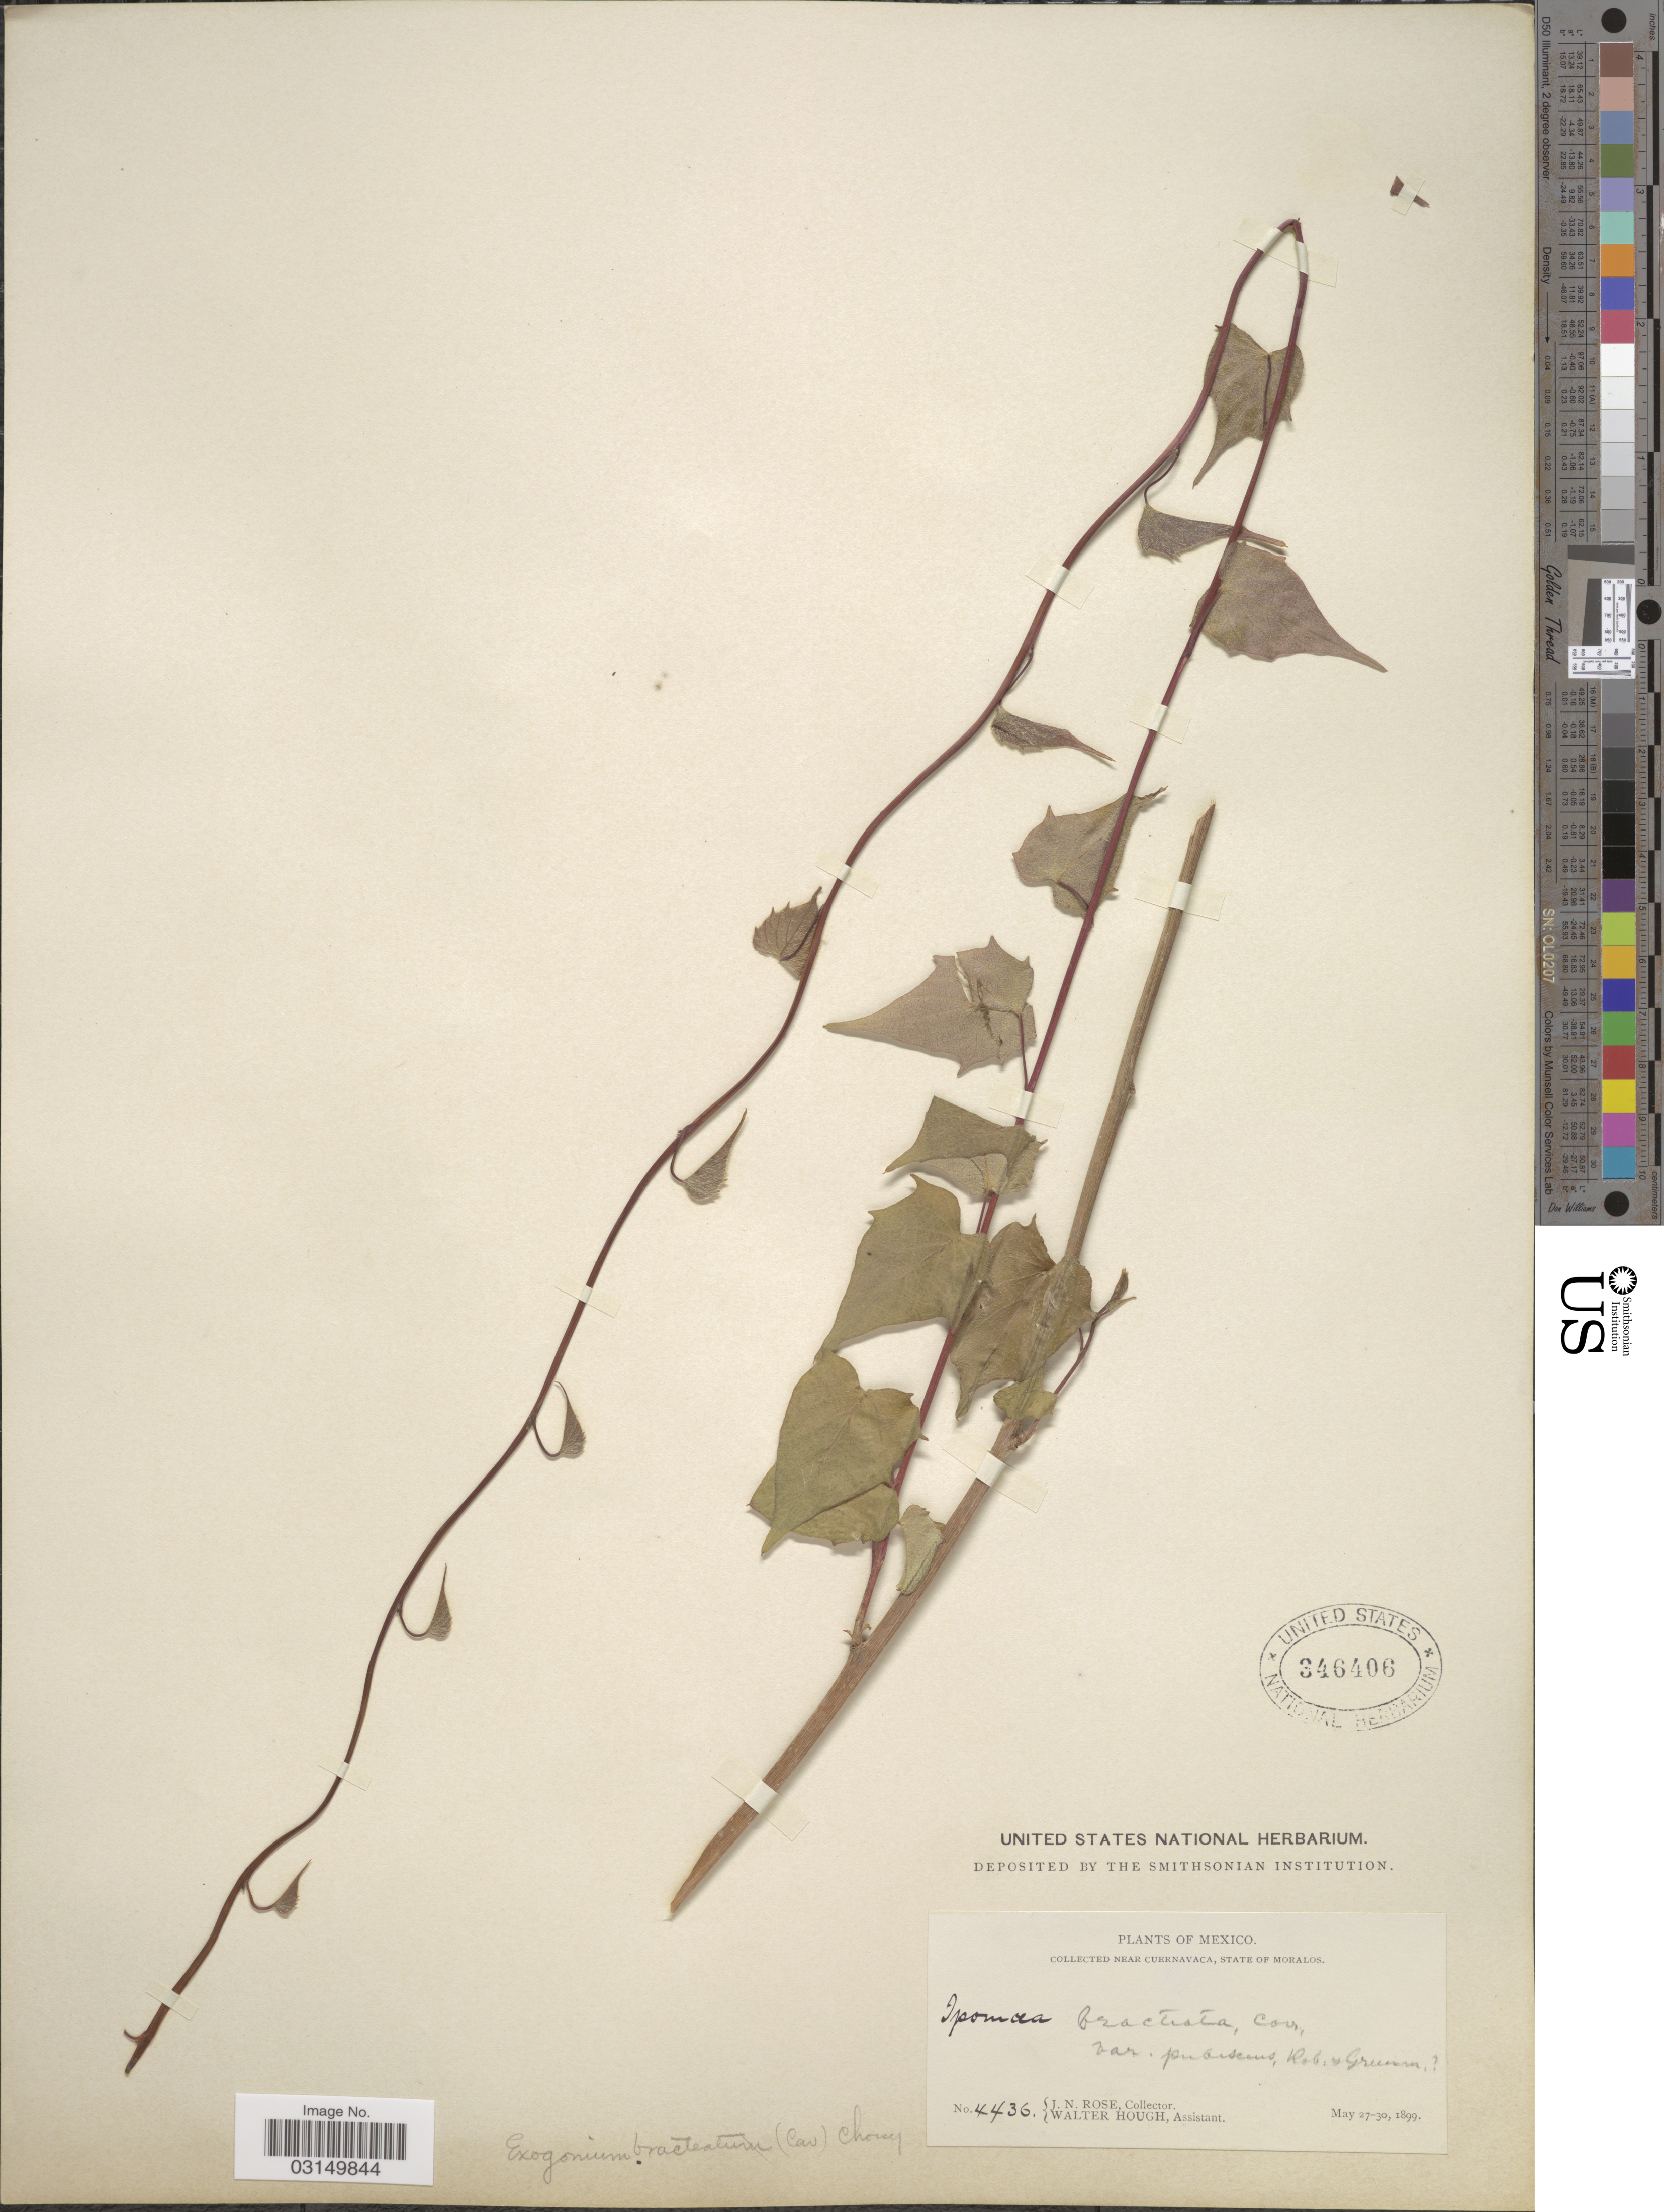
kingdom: Plantae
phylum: Tracheophyta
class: Magnoliopsida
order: Solanales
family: Convolvulaceae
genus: Ipomoea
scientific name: Ipomoea bracteata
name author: Cav.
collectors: J. N. Rose & W. Hough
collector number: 4436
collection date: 1899-05-27/1899-05-30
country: Mexico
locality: Near Cuernavaca, State of Moralos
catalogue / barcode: US 346406